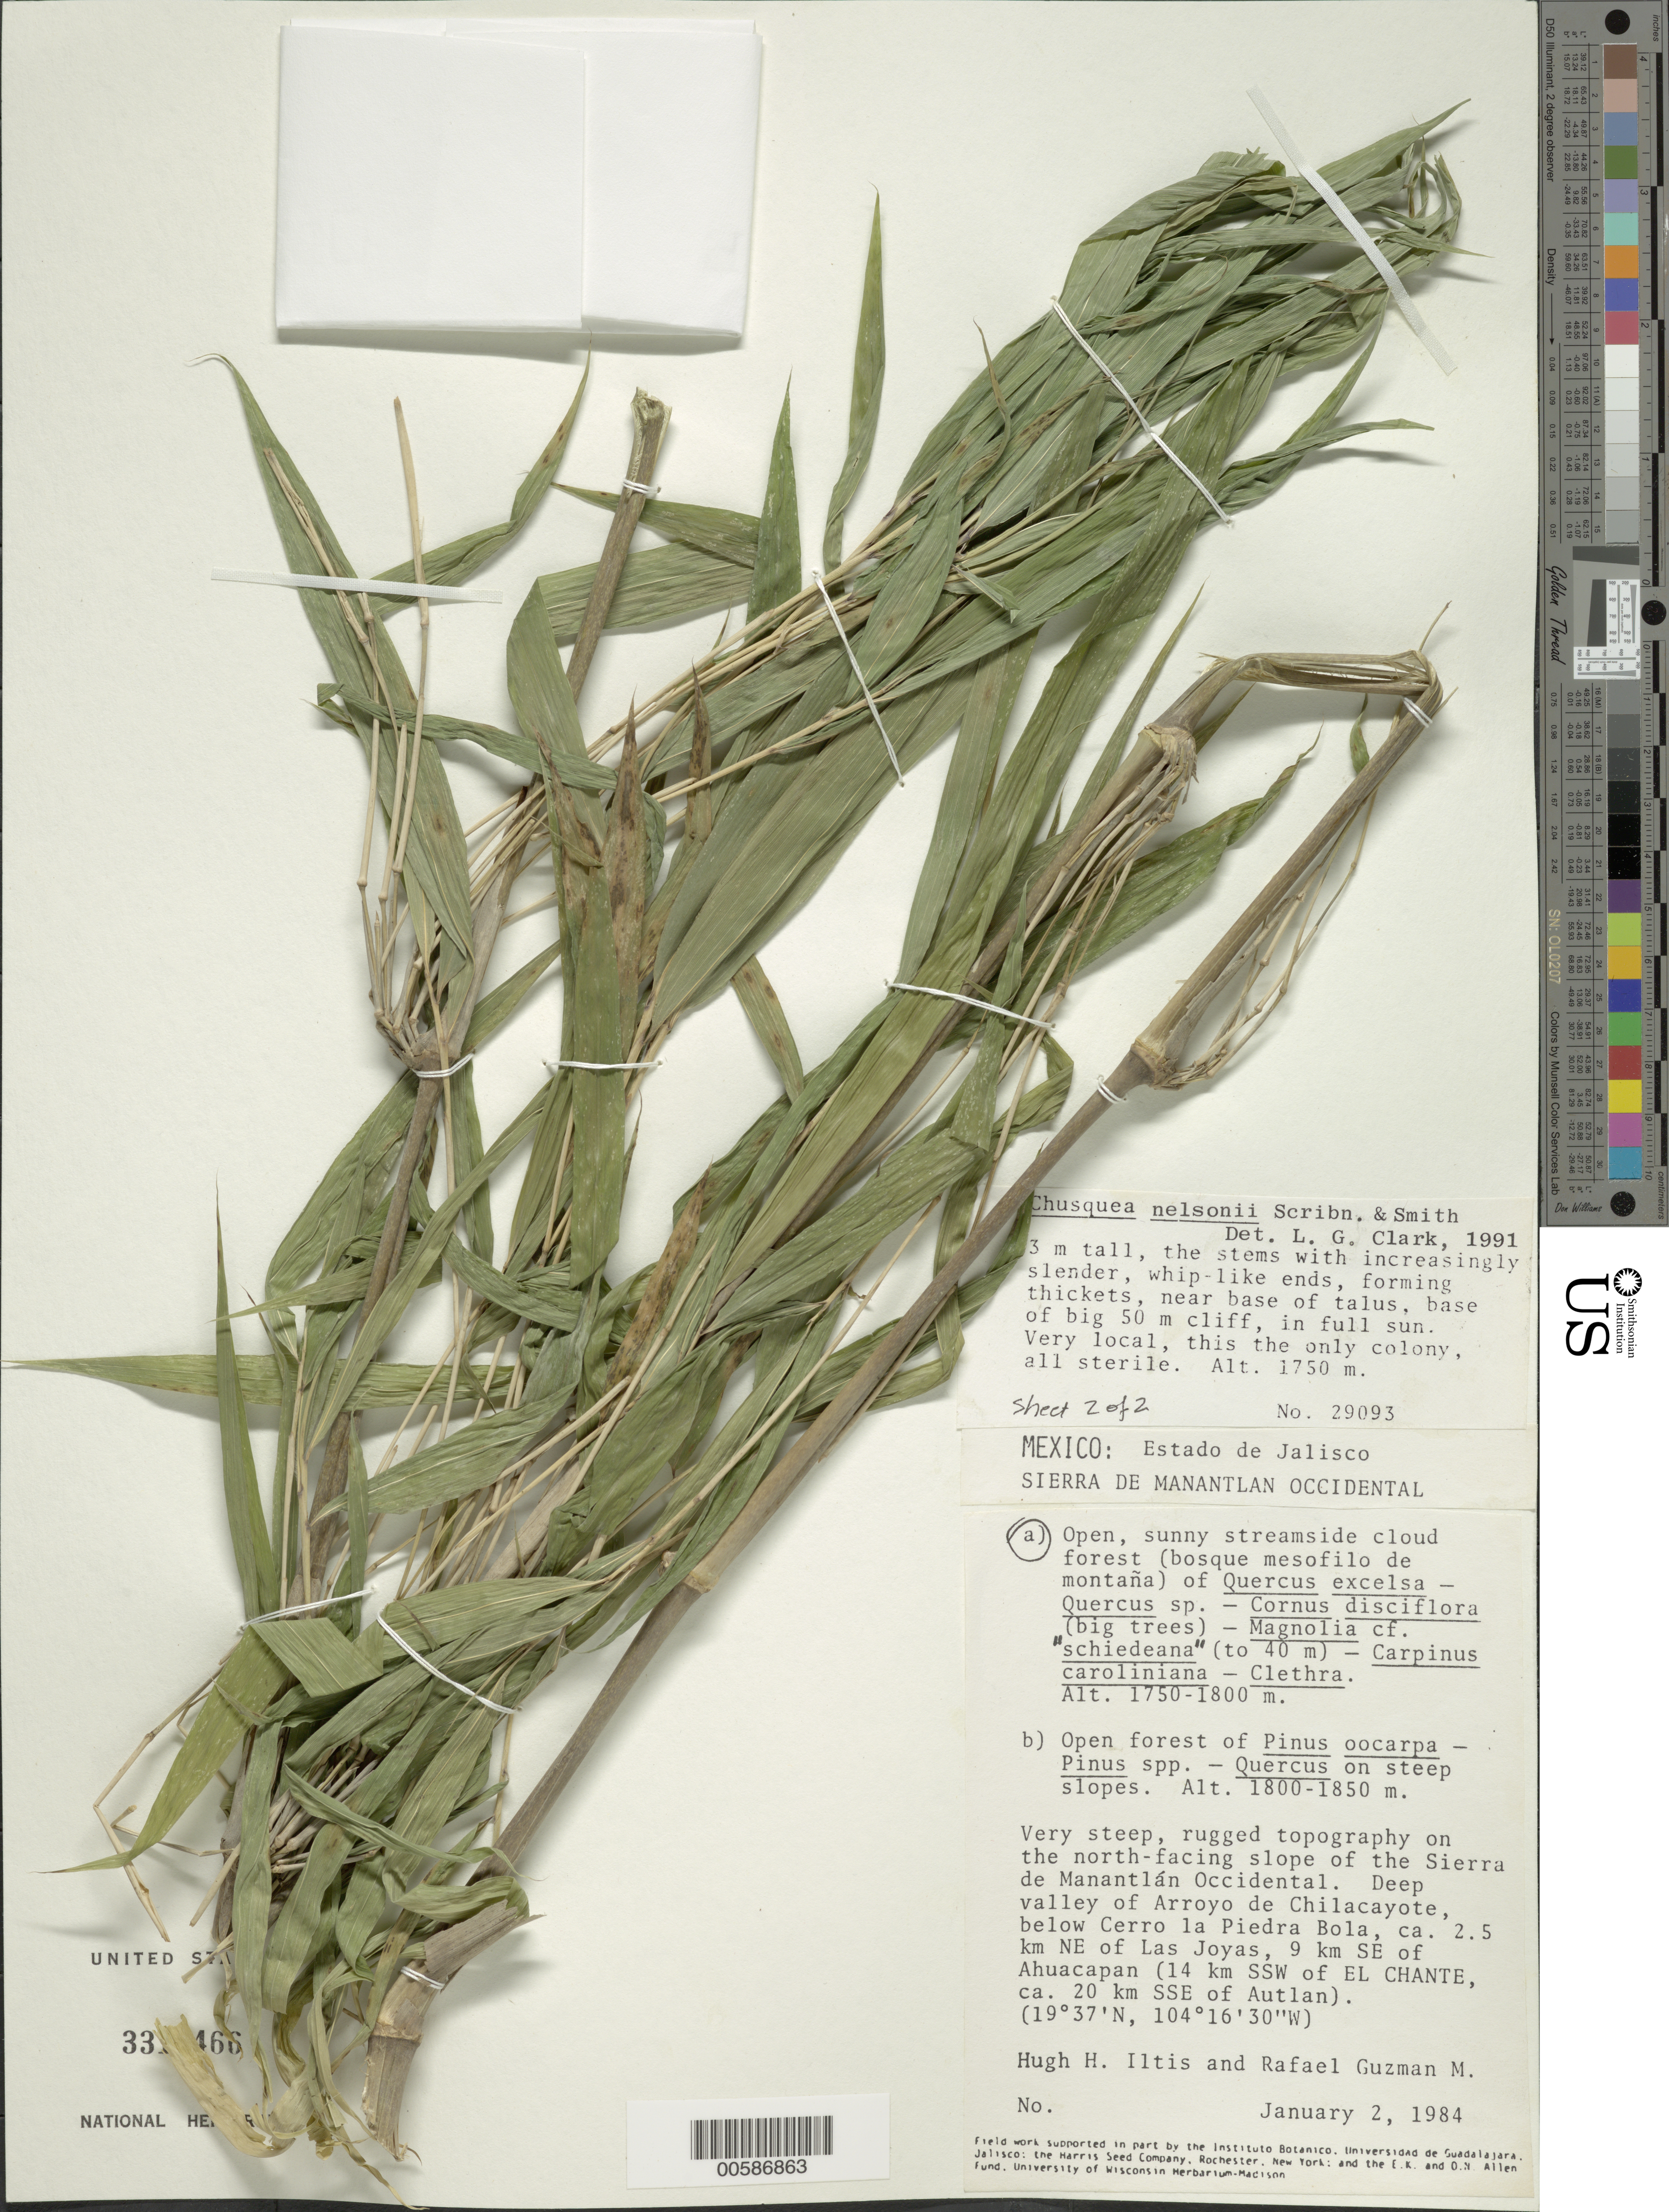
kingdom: Plantae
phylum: Tracheophyta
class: Liliopsida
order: Poales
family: Poaceae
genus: Chusquea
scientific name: Chusquea nelsonii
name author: Scribn. & J.G. Sm.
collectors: H. H. Iltis & R. Guzman-M.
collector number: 29093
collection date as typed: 02 Jan 1984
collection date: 1984-01-02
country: Mexico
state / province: Jalisco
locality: Sierra de Manantlan Occidental, Arroyo de Chilacayote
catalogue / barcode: US 3318466